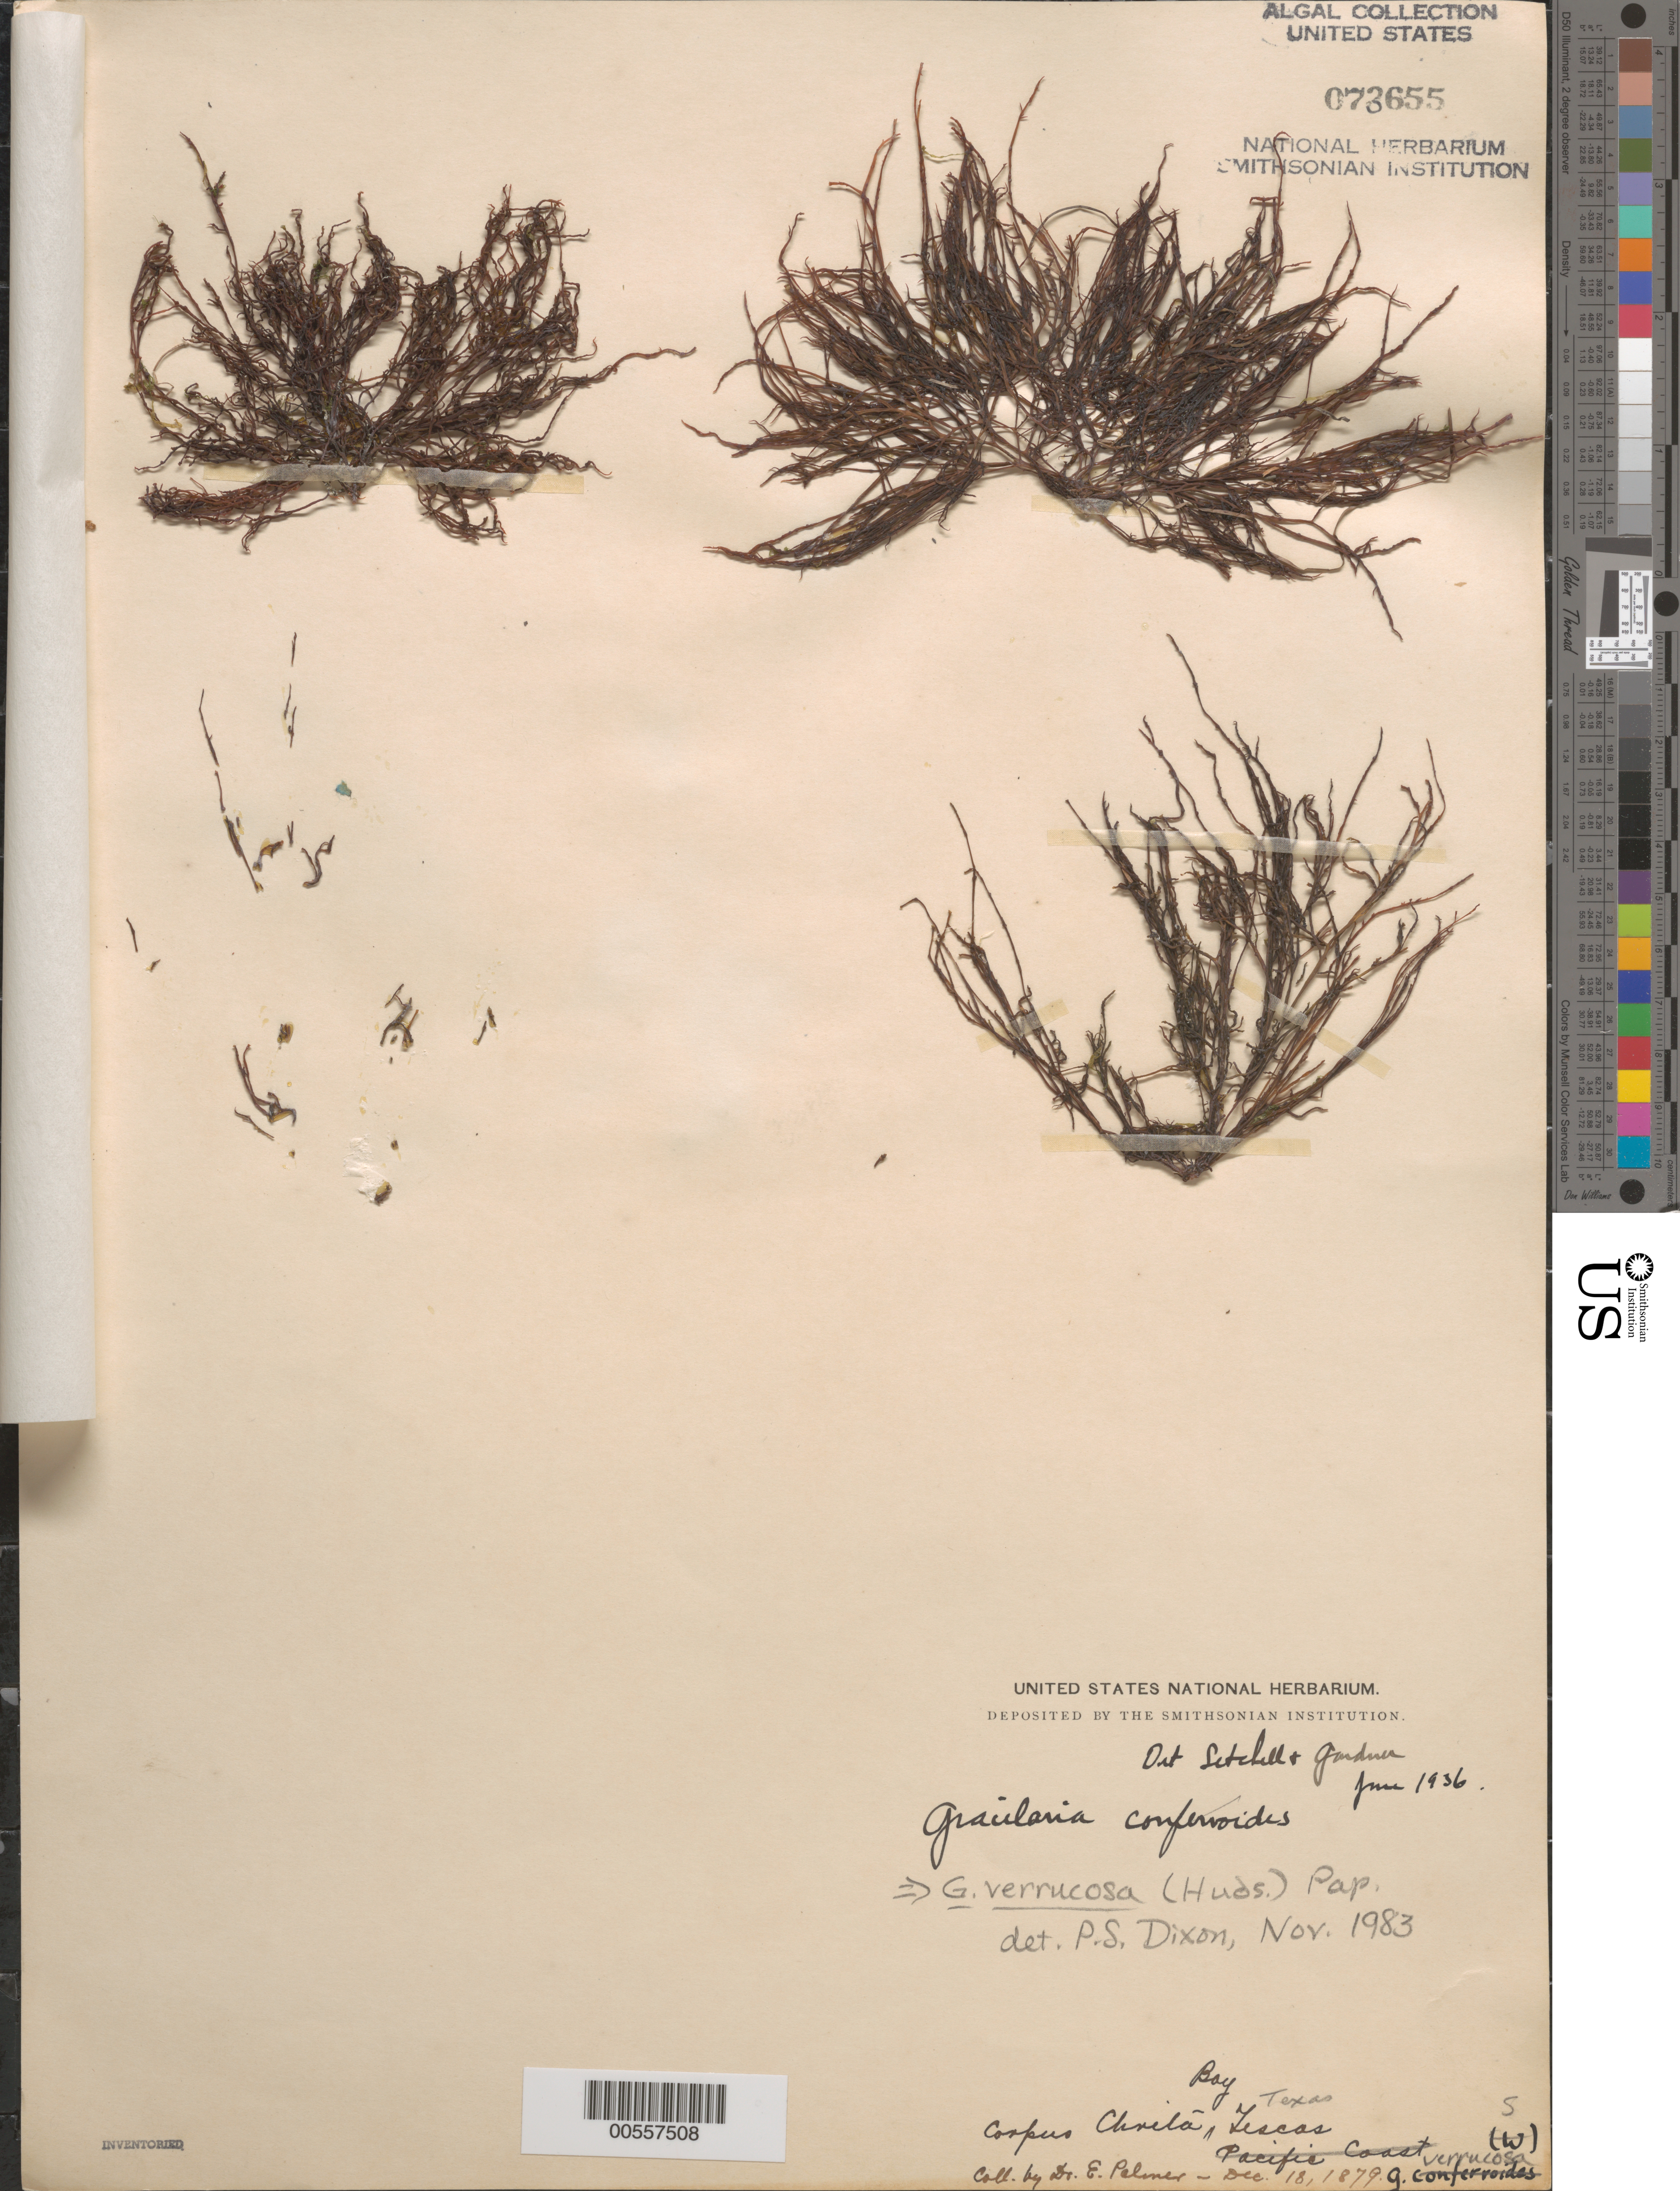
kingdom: Plantae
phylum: Rhodophyta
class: Florideophyceae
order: Gracilariales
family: Gracilariaceae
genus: Gracilariopsis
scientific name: Gracilariopsis longissima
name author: (S.G. Gmel.) Steentoft et al.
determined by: Algae name updating Project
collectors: E. Palmer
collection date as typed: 18 Dec 1879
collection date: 1879-12-18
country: United States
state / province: Texas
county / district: Nueces County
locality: Corpus Christi Bay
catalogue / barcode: US 73655